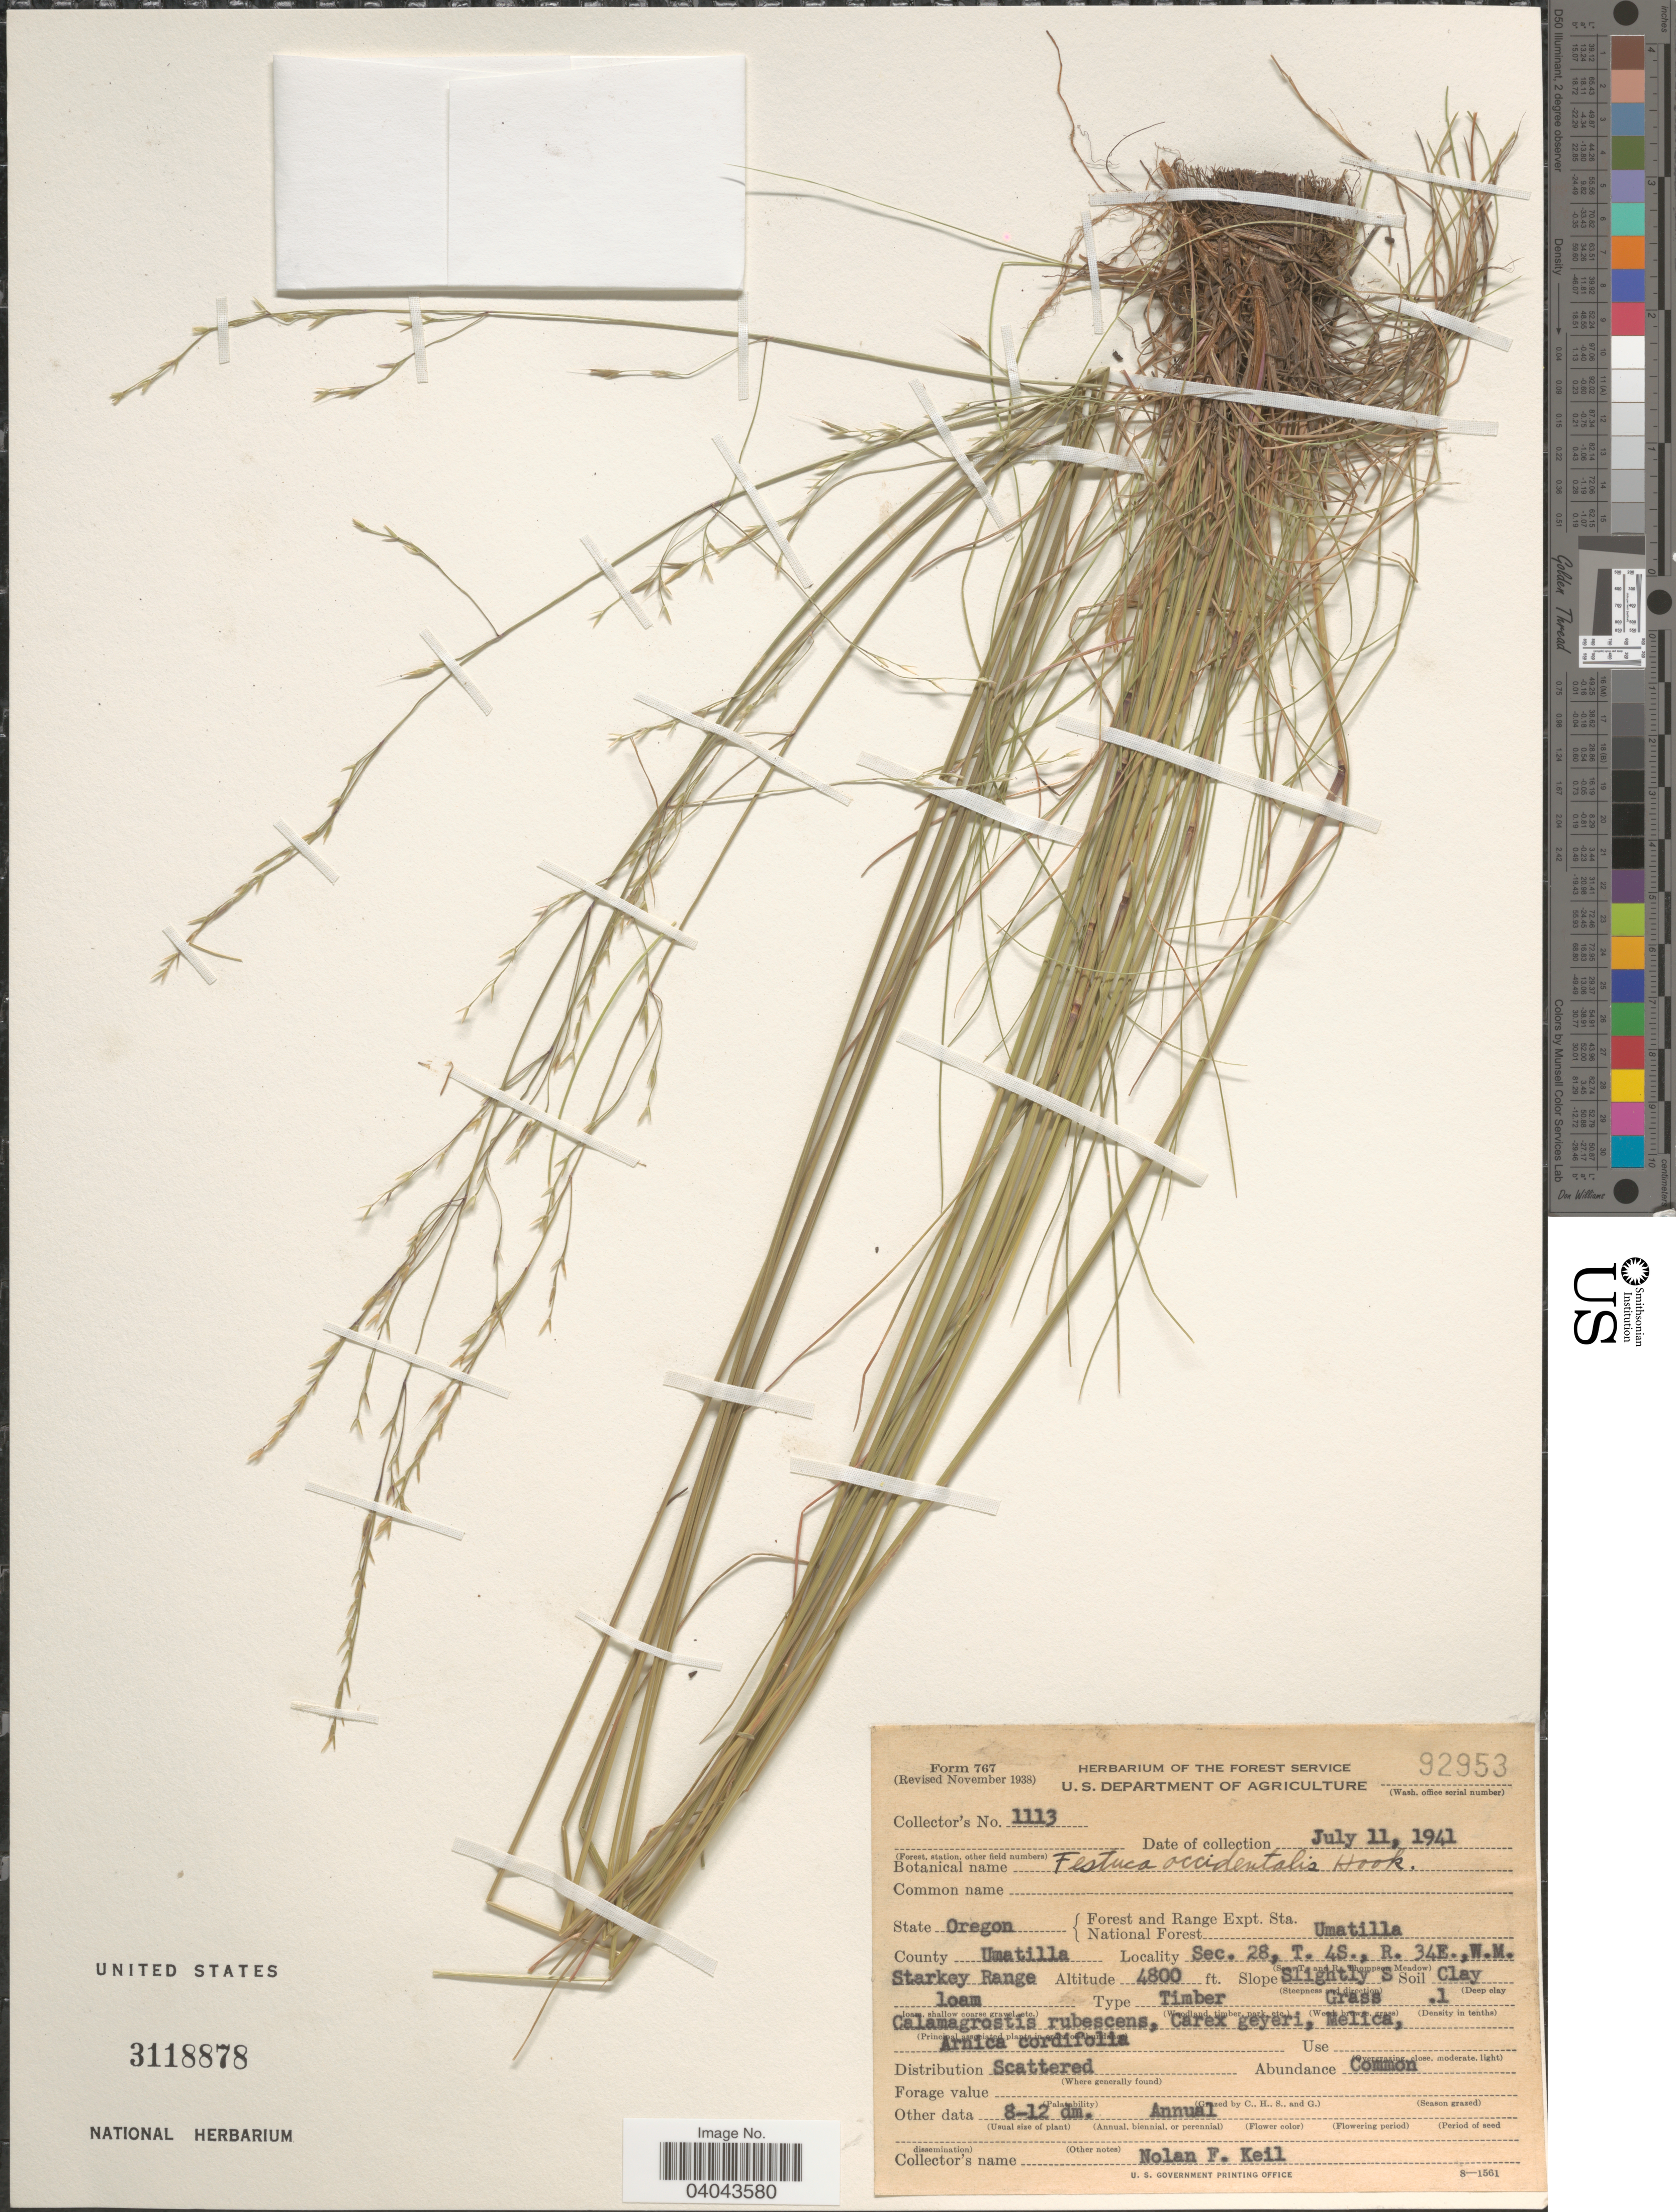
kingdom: Plantae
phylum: Tracheophyta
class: Liliopsida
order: Poales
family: Poaceae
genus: Festuca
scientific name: Festuca occidentalis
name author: Hook.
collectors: N. Keil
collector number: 1113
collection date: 1941-07-11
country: United States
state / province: Oregon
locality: Forest and Range Expt. Sta. National Forest Umatilla. County Umatilla. Sec. 28, T. 4S., R. 34E., W. M. Starkey Range.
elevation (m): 1463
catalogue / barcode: US 3118878